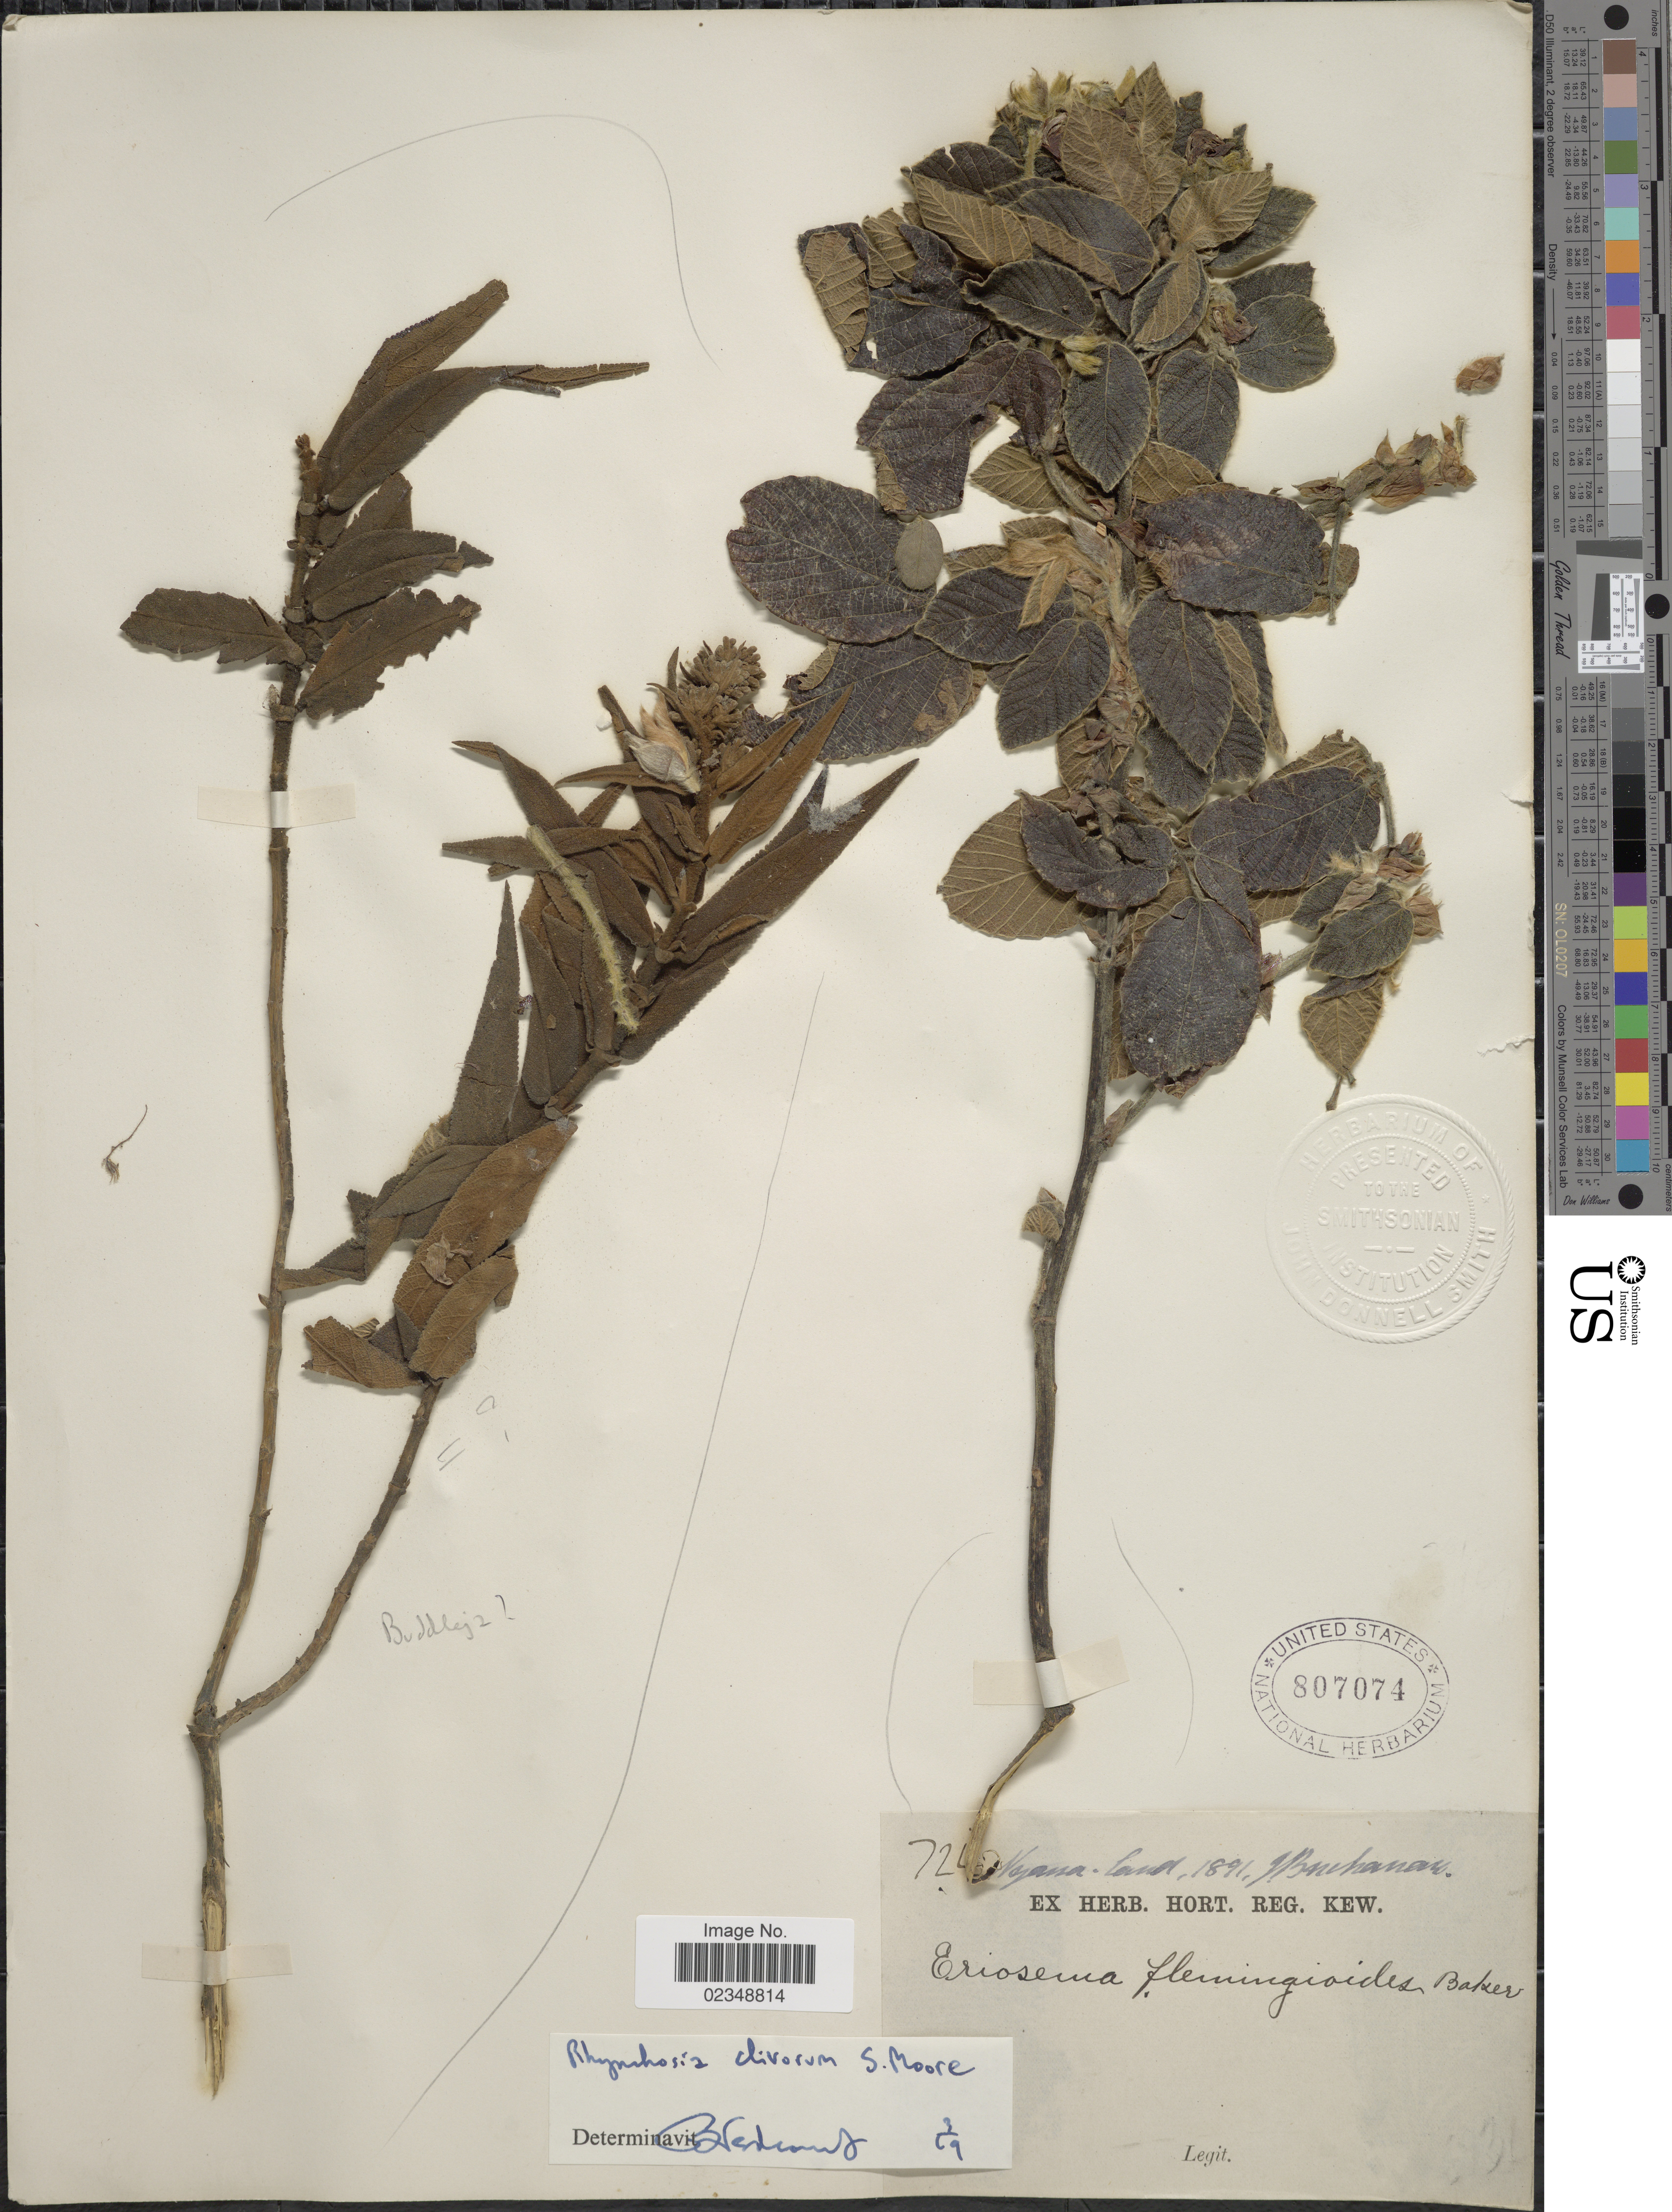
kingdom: Plantae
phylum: Tracheophyta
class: Magnoliopsida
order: Fabales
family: Fabaceae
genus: Rhynchosia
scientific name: Rhynchosia clivorum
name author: S. Moore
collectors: J. Buchanan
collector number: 724*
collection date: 1891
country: Malawi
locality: Nyassa-land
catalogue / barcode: US 807074